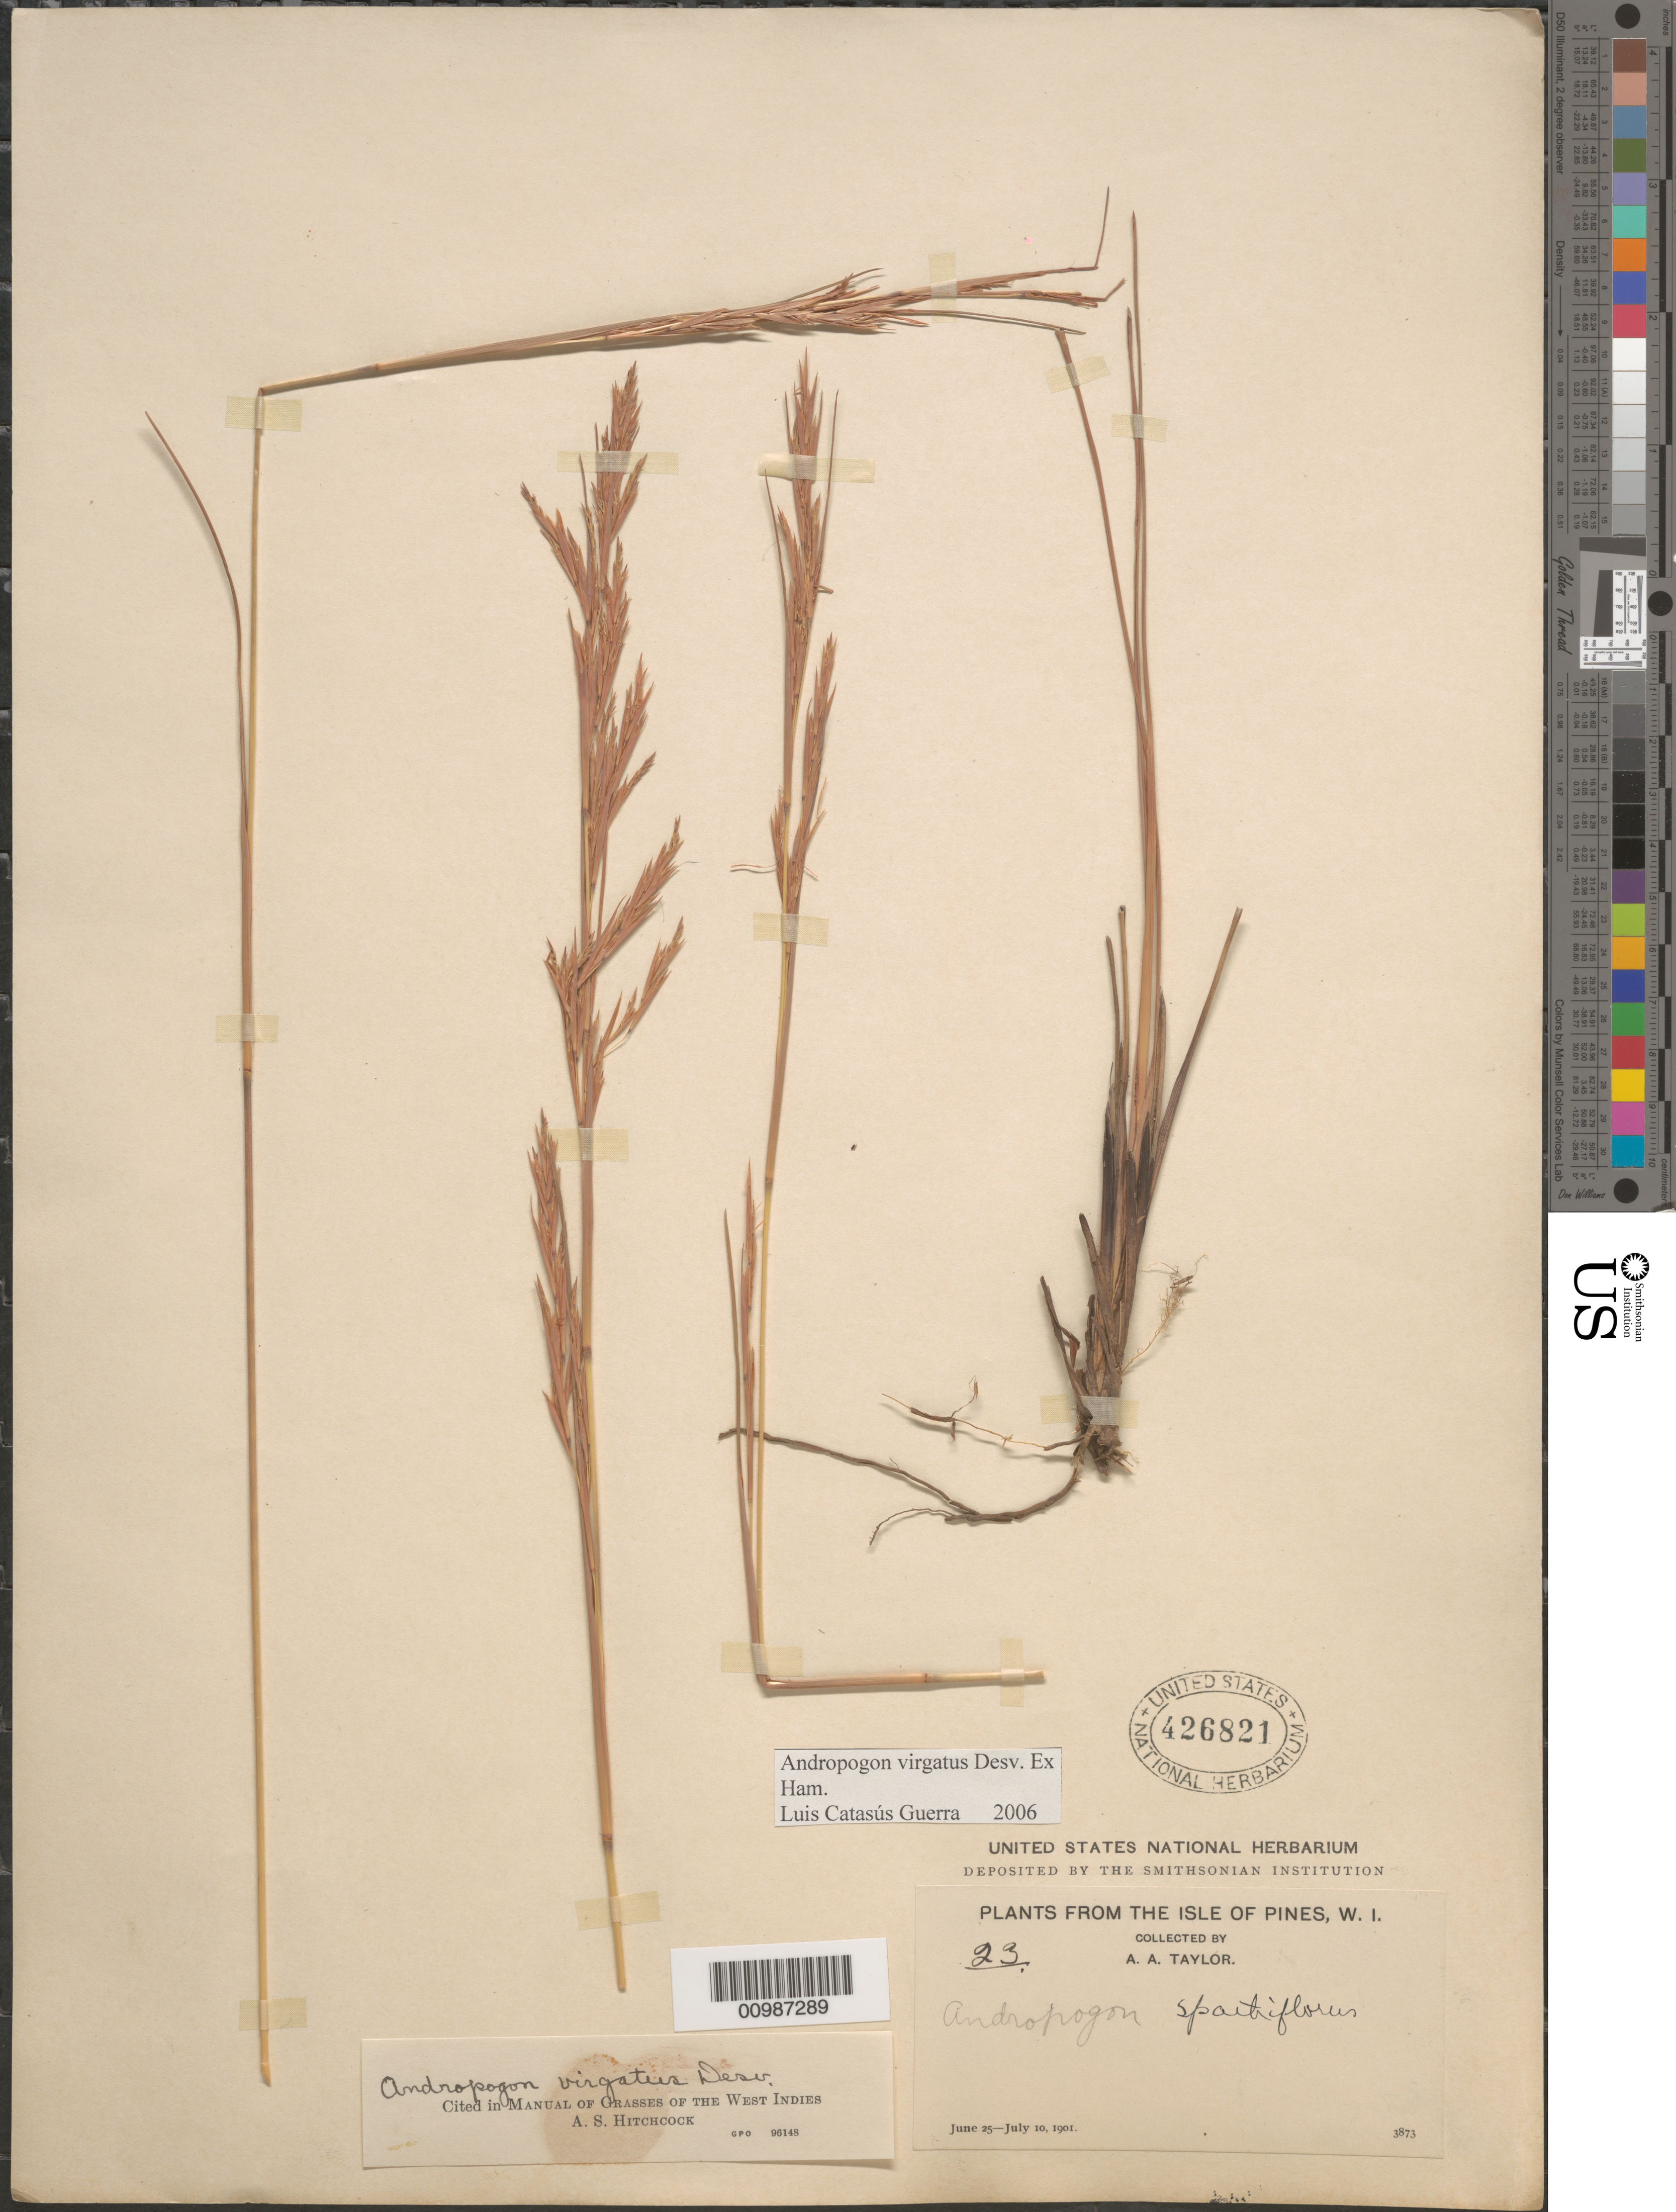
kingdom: Plantae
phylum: Tracheophyta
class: Liliopsida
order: Poales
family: Poaceae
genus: Andropogon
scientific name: Andropogon virgatus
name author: Desv. ex Ham.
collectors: A. A. Taylor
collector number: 23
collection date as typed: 25 Jun 1901 to10 Jul 1901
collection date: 1901-06-25/1901-07-10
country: Cuba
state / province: Isla de la Juventud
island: Isla de la Juventud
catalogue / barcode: US 426821